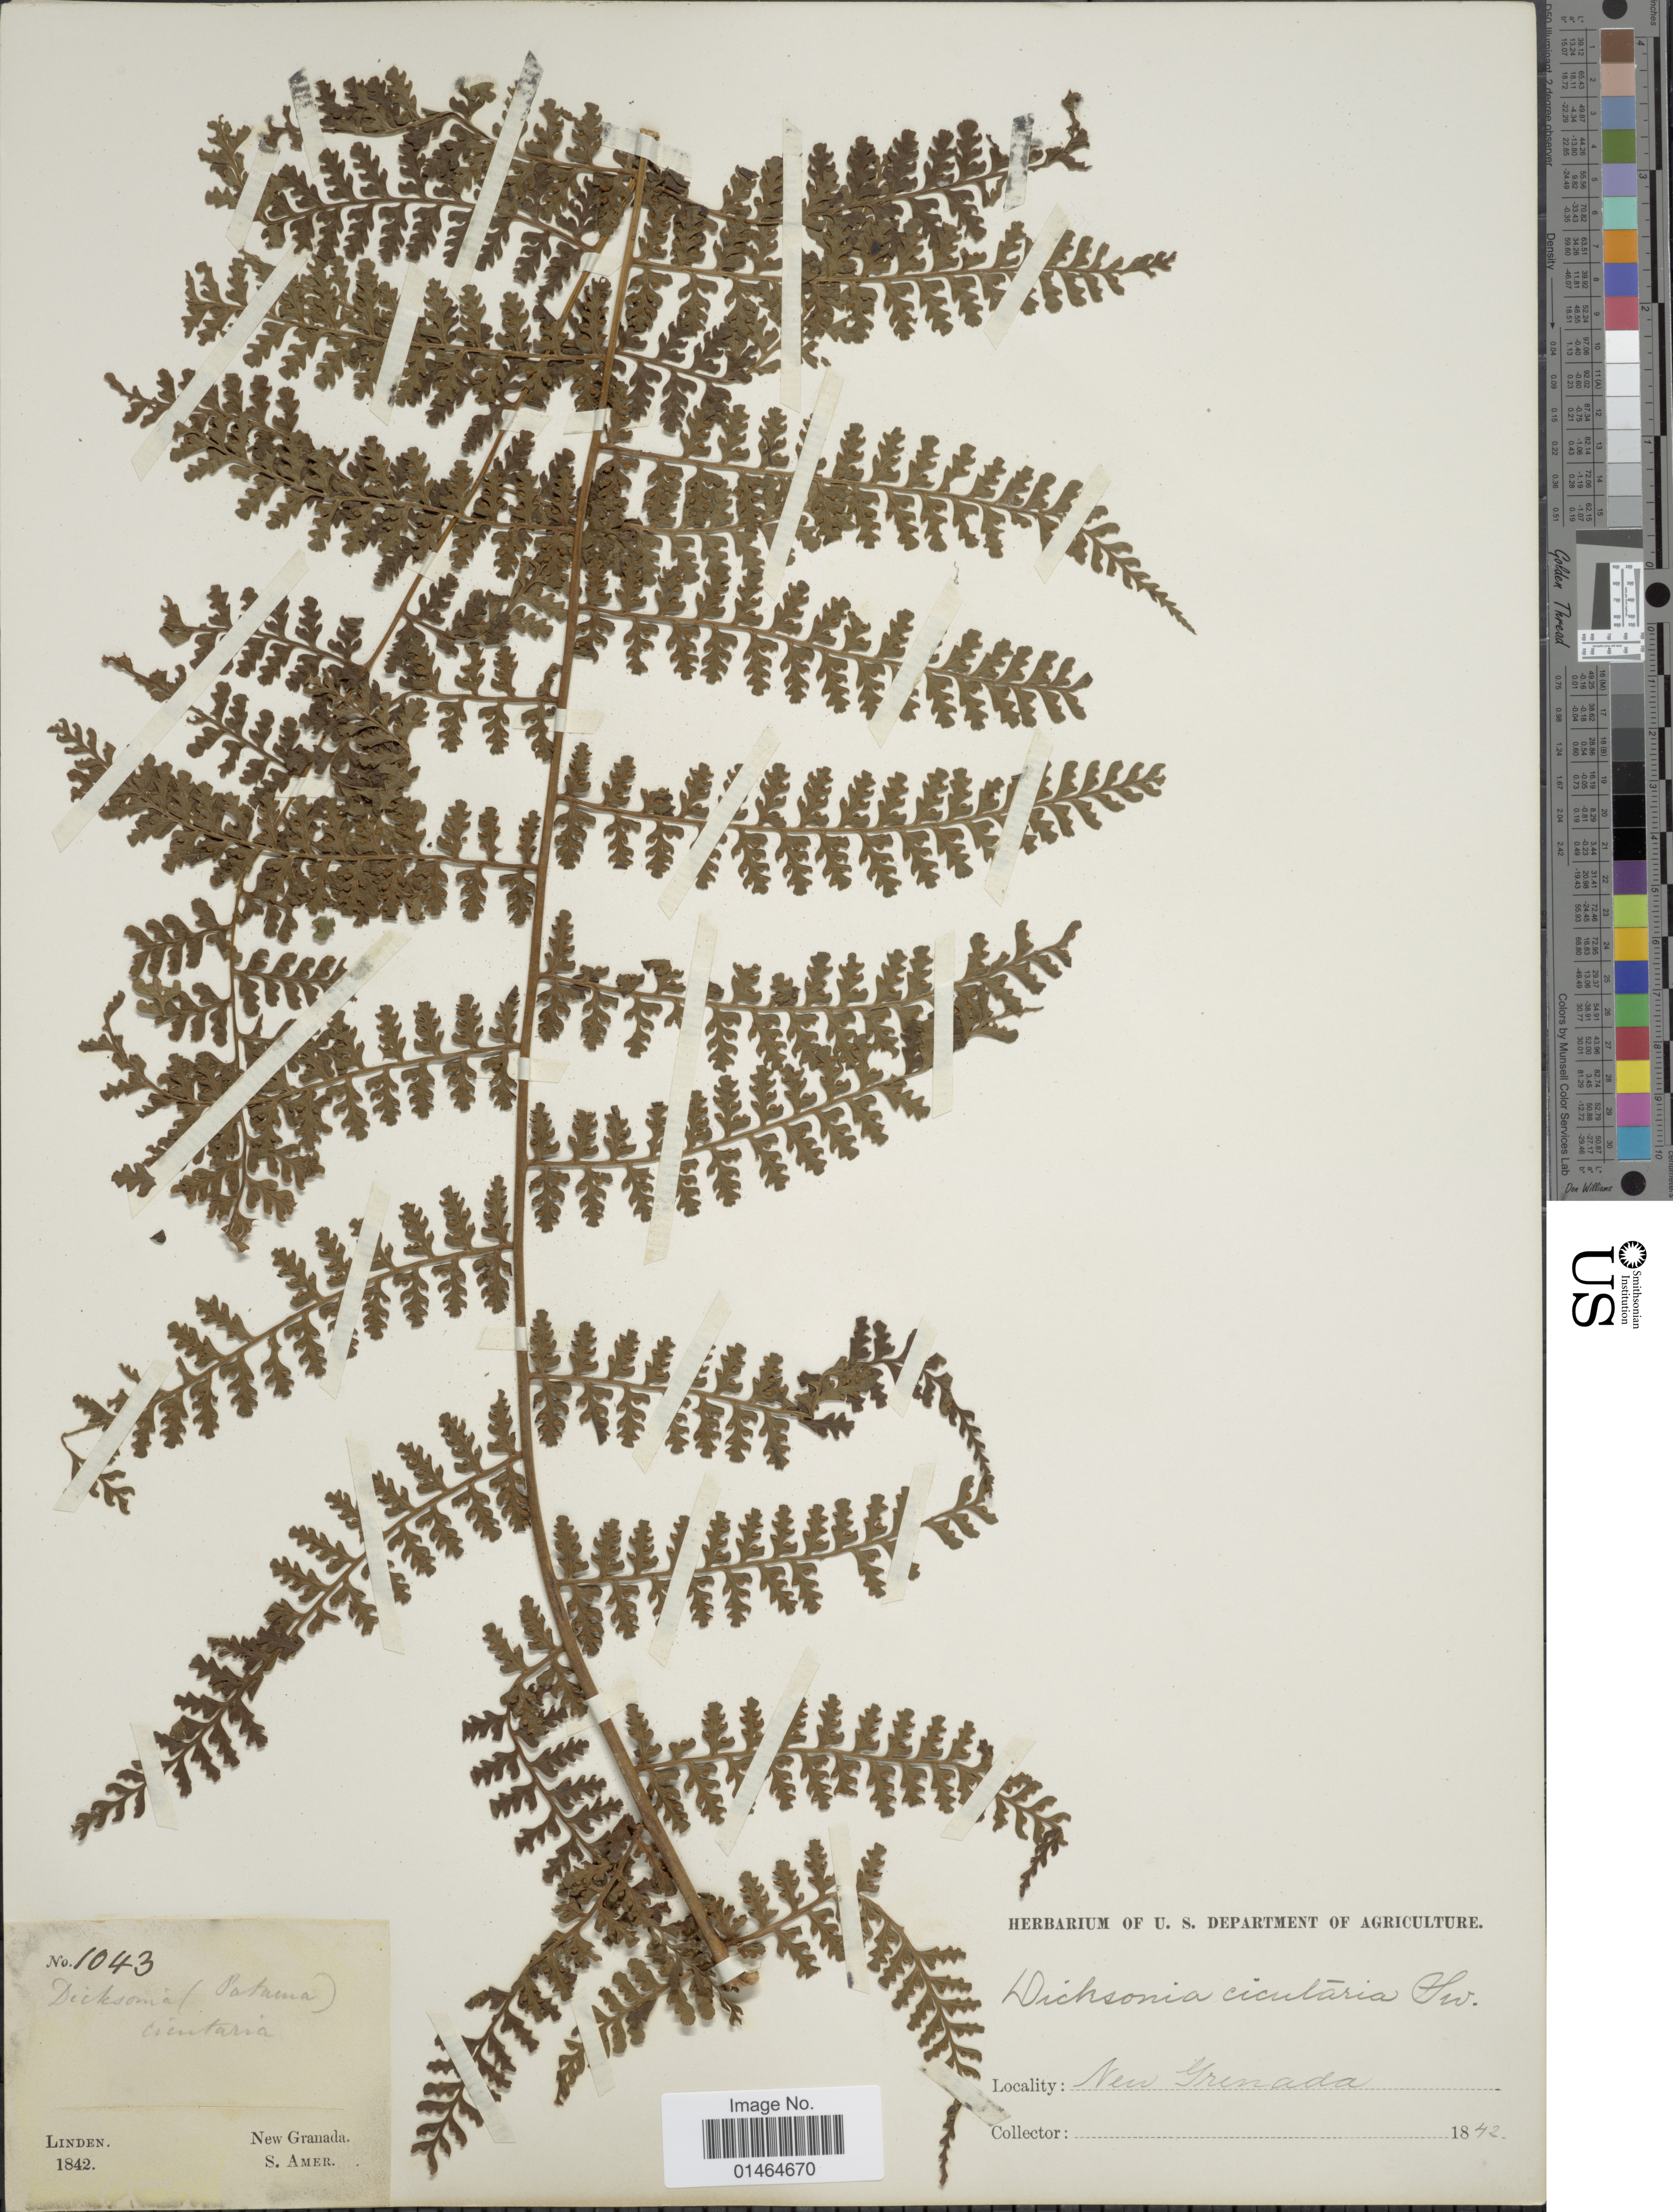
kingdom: Plantae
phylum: Tracheophyta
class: Polypodiopsida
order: Polypodiales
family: Dennstaedtiaceae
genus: Dennstaedtia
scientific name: Dennstaedtia dissecta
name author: (Sw.) T. Moore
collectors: -- Linden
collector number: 1043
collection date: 1842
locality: New Granada. S. Amer.